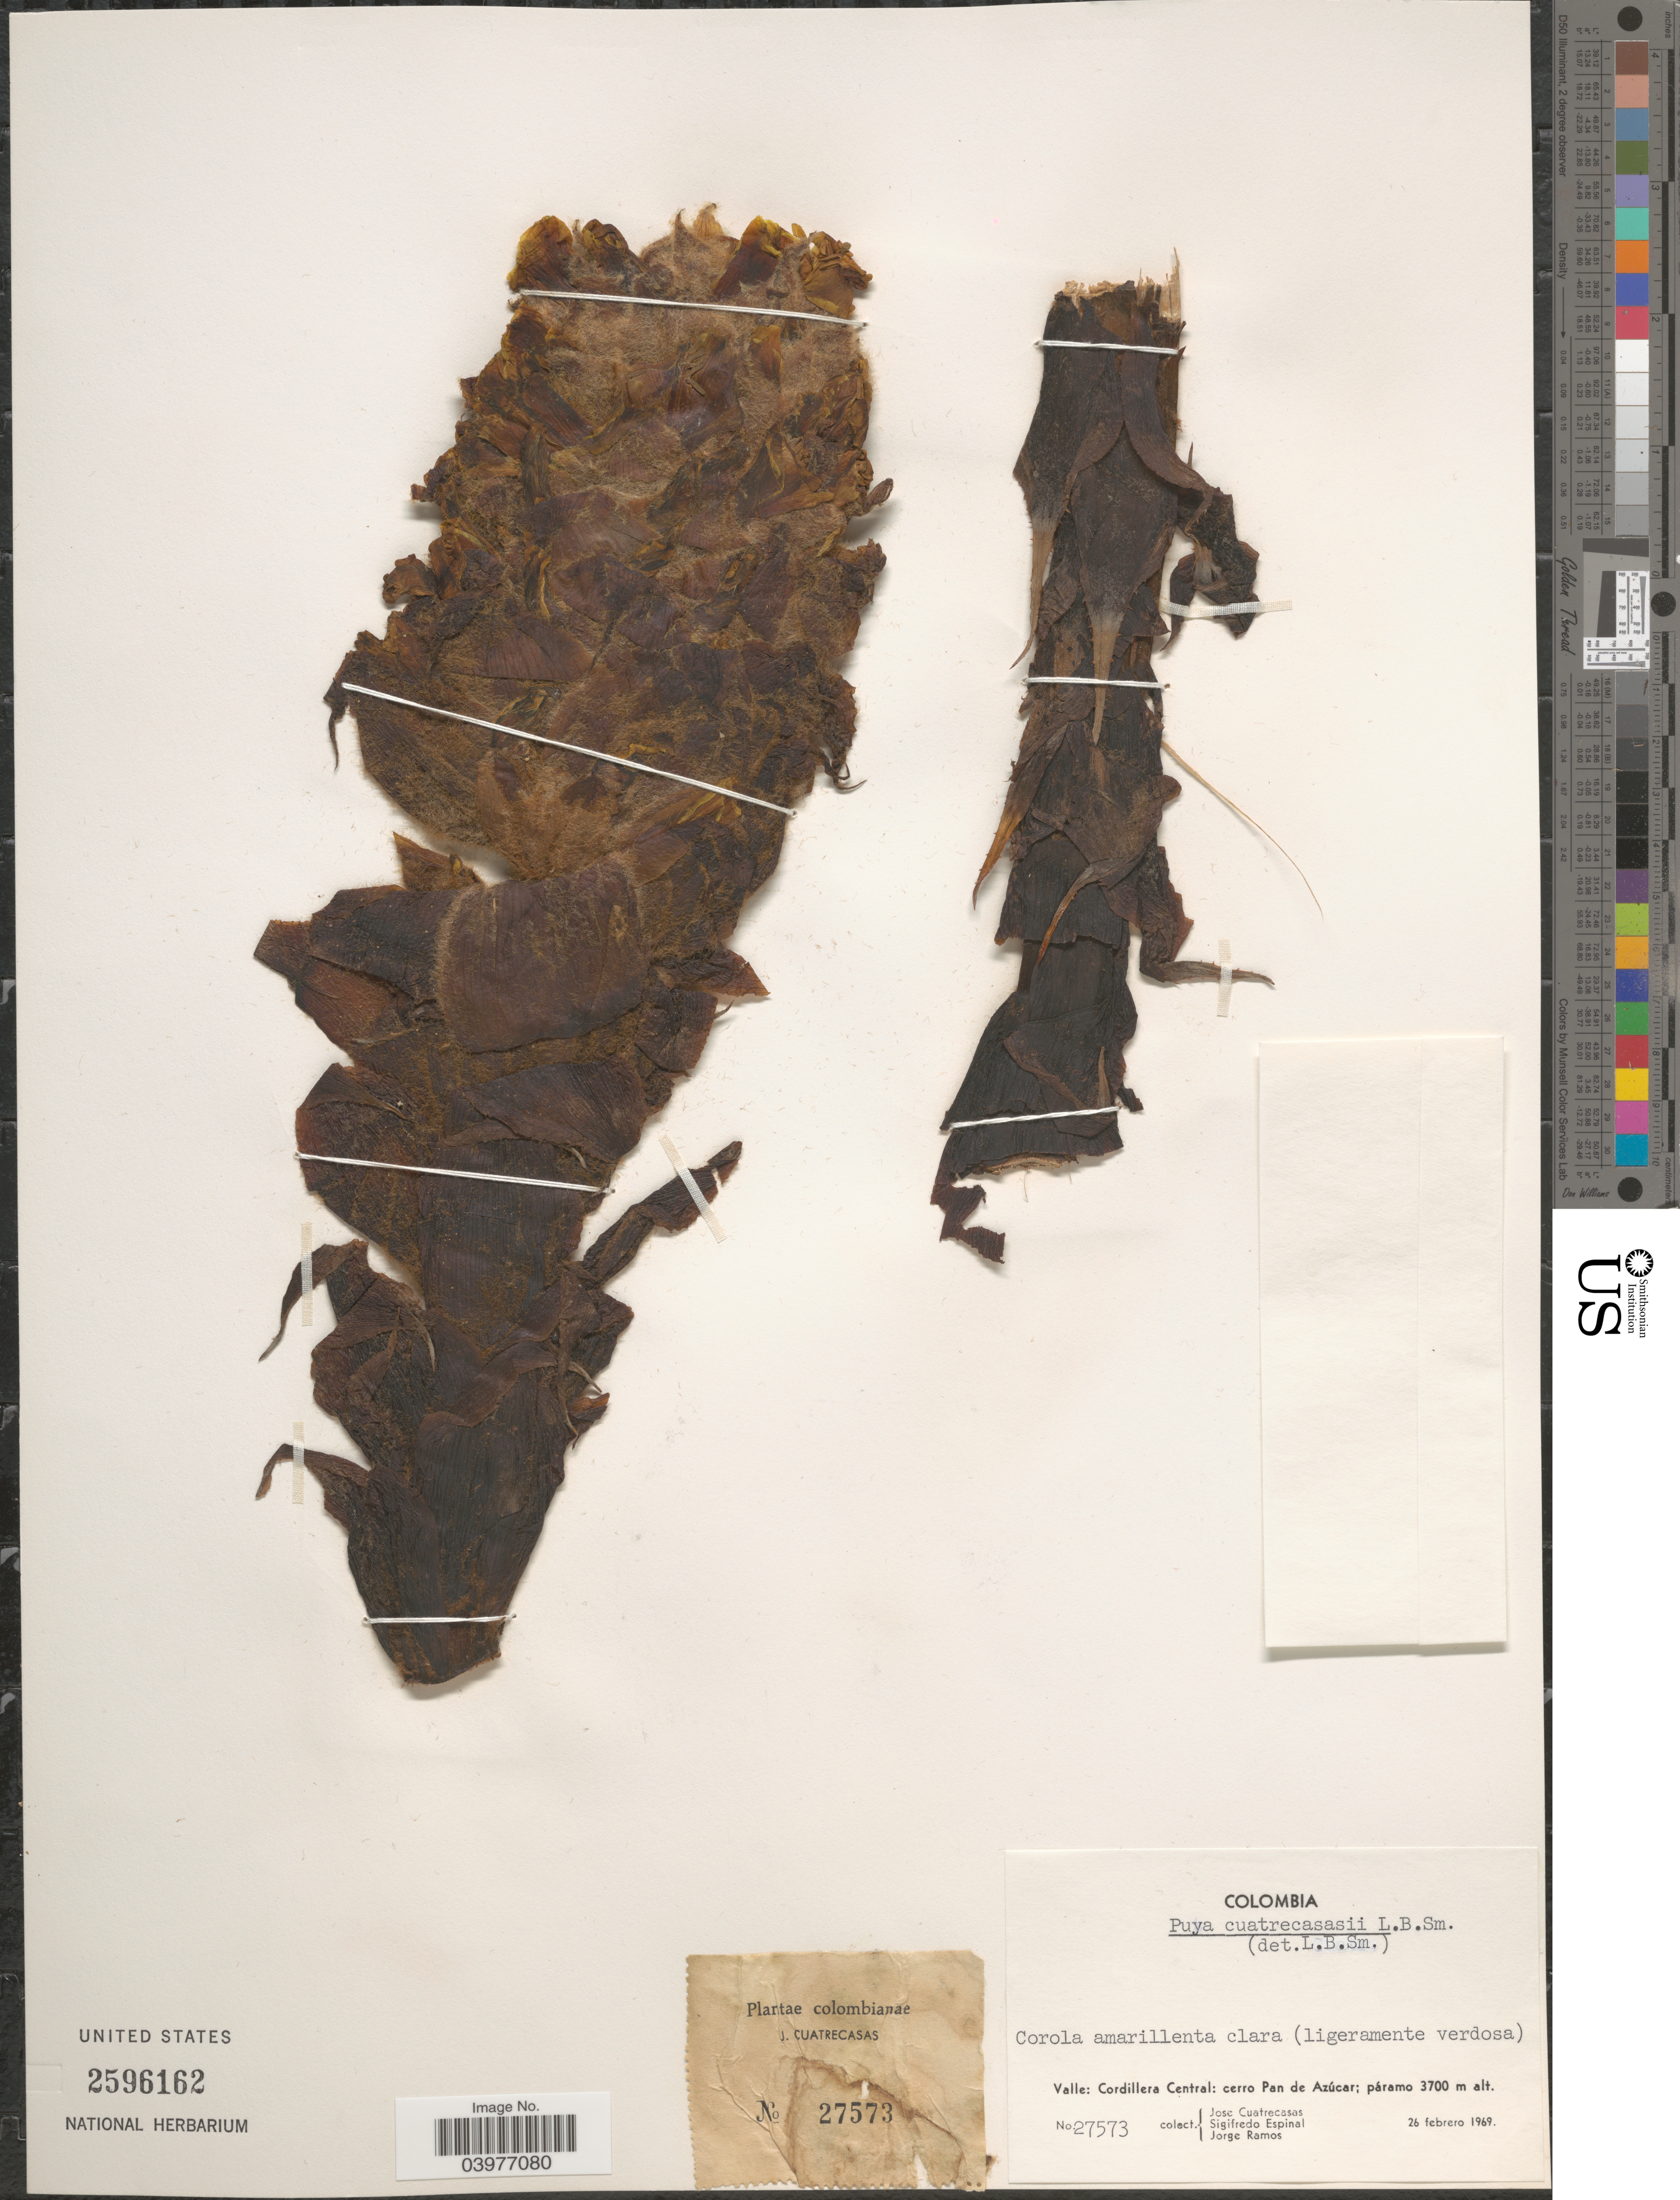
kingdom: Plantae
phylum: Tracheophyta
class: Liliopsida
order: Poales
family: Bromeliaceae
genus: Puya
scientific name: Puya cuatrecasasii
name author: L.B. Sm.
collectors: J. Cuatrecasas, S. Espinal & J. Ramos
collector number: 27573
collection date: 1969-02-26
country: Colombia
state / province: Valle del Cauca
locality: Valle: Cordillera Central: cerro Pan de Azúcar; páramo.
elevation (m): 3700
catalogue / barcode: US 2596162